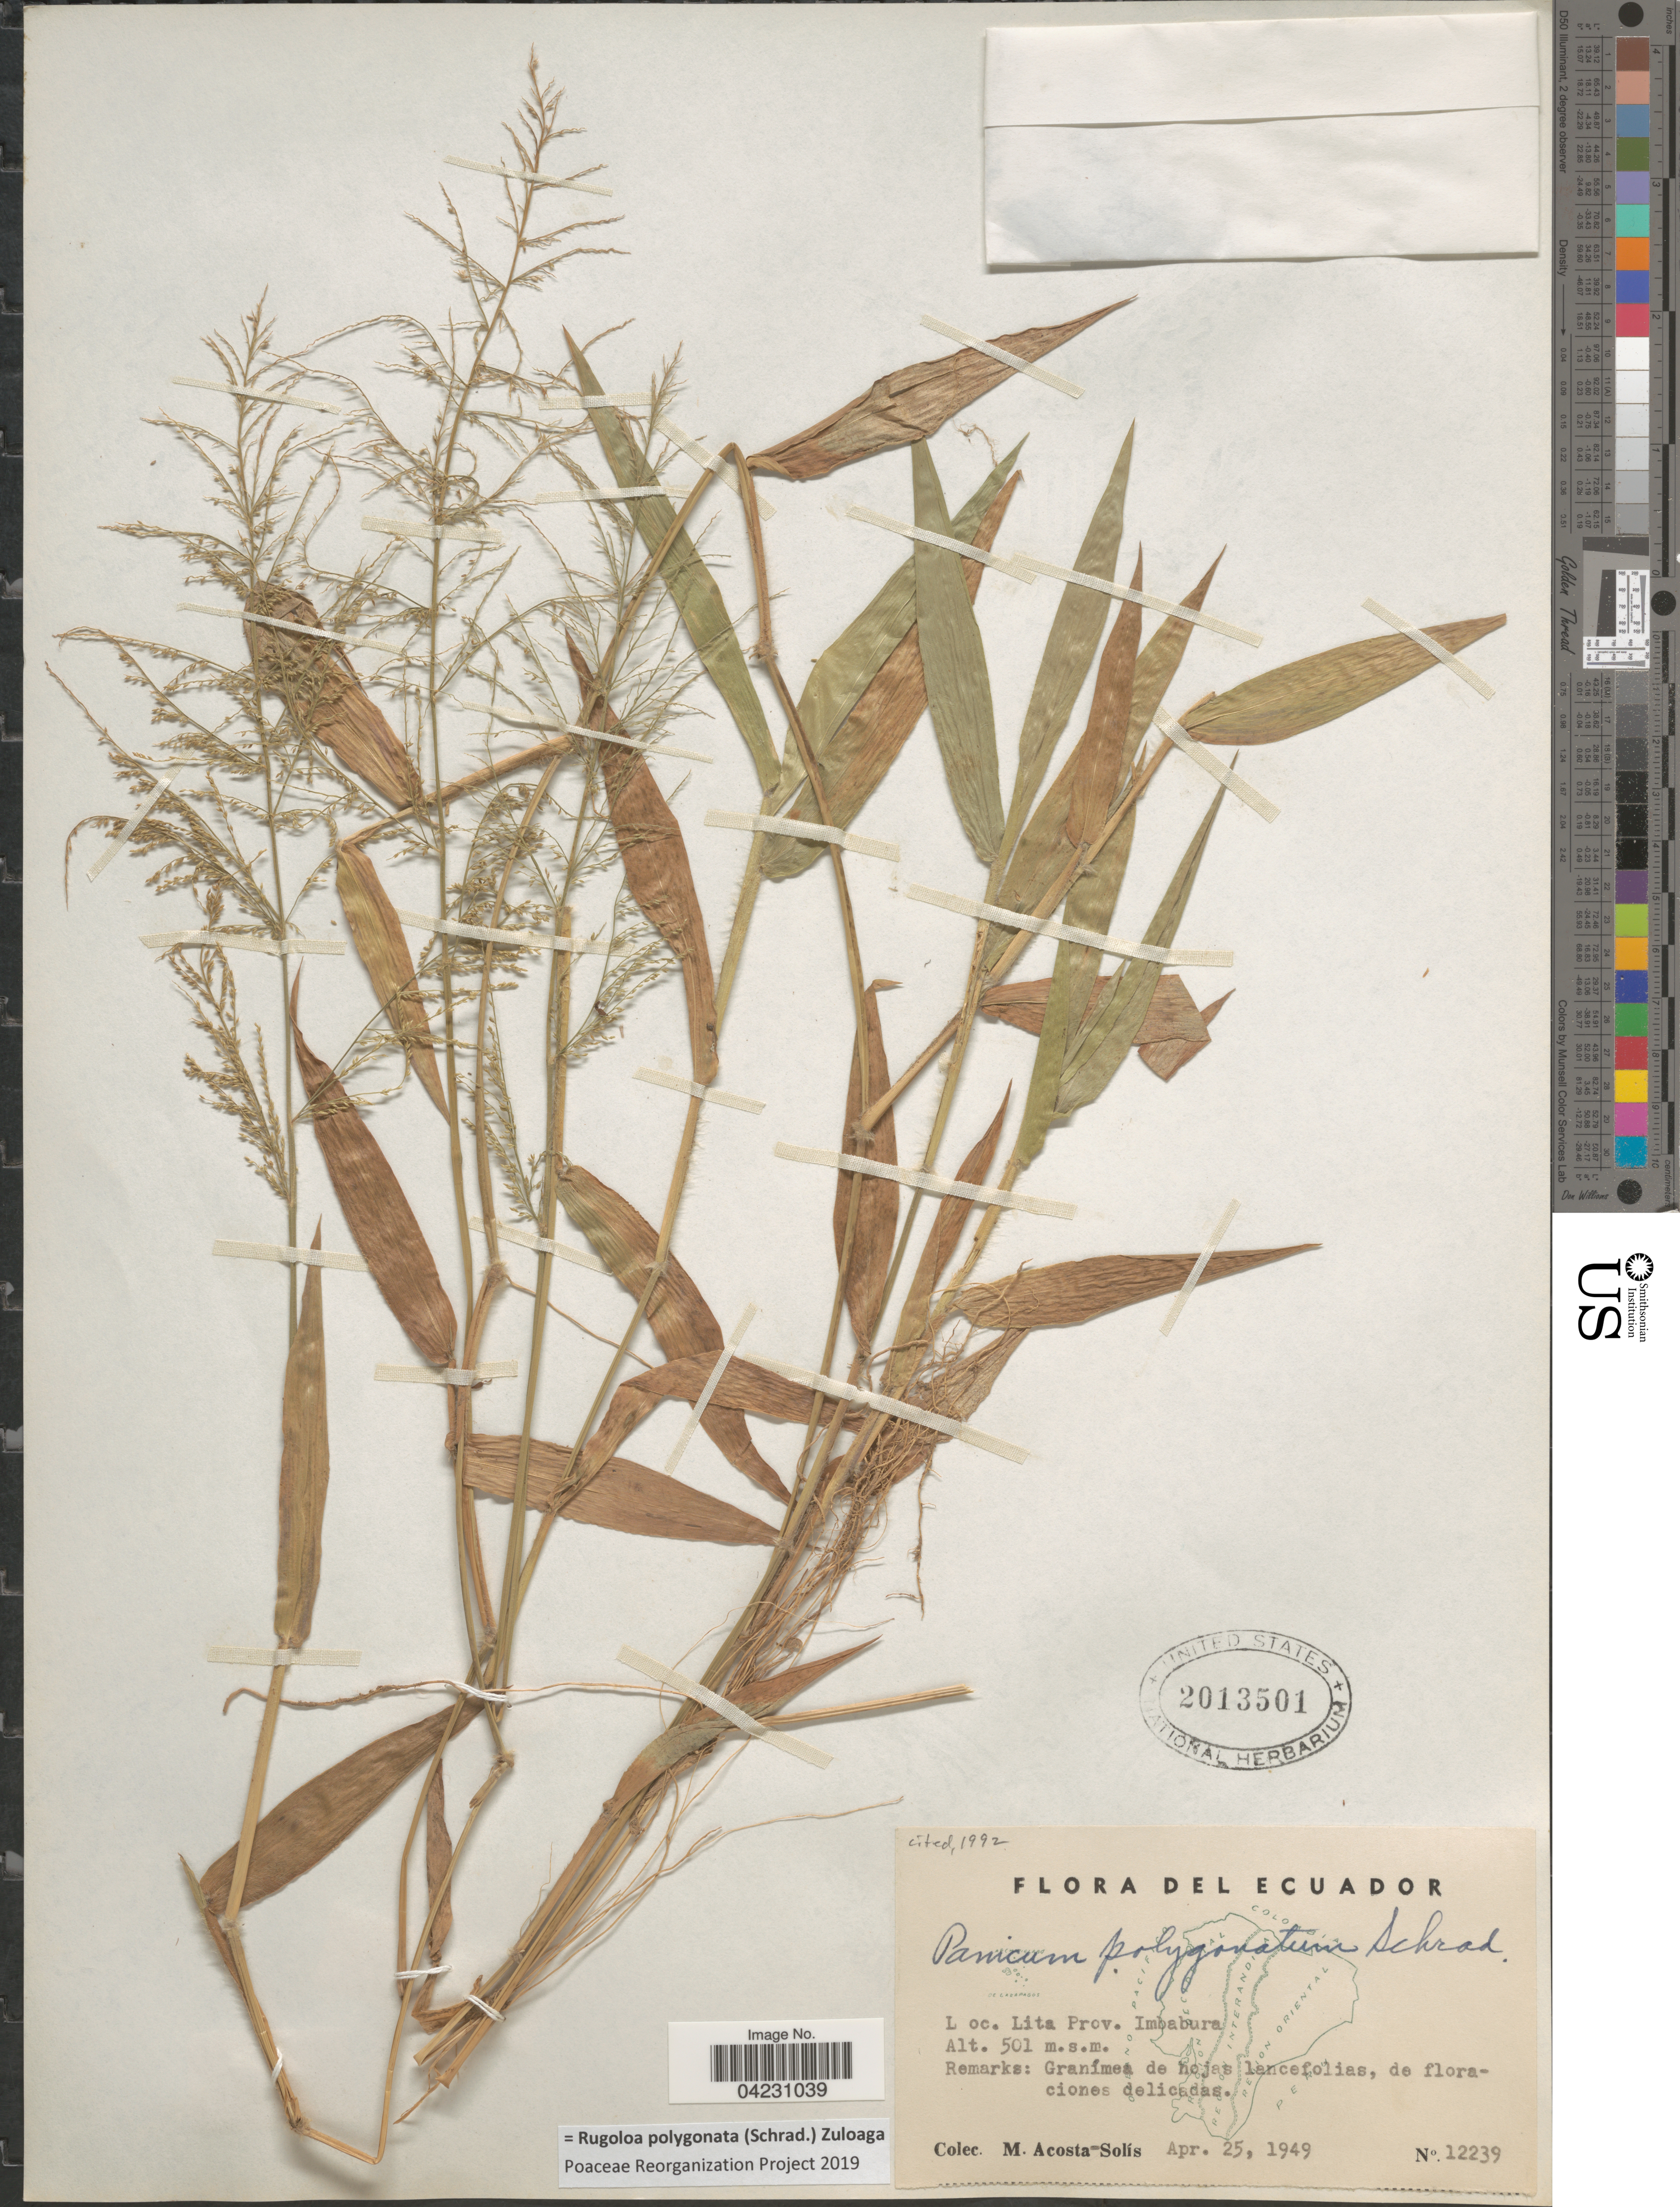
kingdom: Plantae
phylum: Tracheophyta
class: Liliopsida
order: Poales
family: Poaceae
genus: Rugoloa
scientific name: Rugoloa polygonata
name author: (Schrad.) Zuloaga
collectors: M. Acosta Solis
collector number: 12239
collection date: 1949-04-25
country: Ecuador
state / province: Imbabura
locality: Lita. Prov. Imbabura.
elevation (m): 501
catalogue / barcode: US 2013501